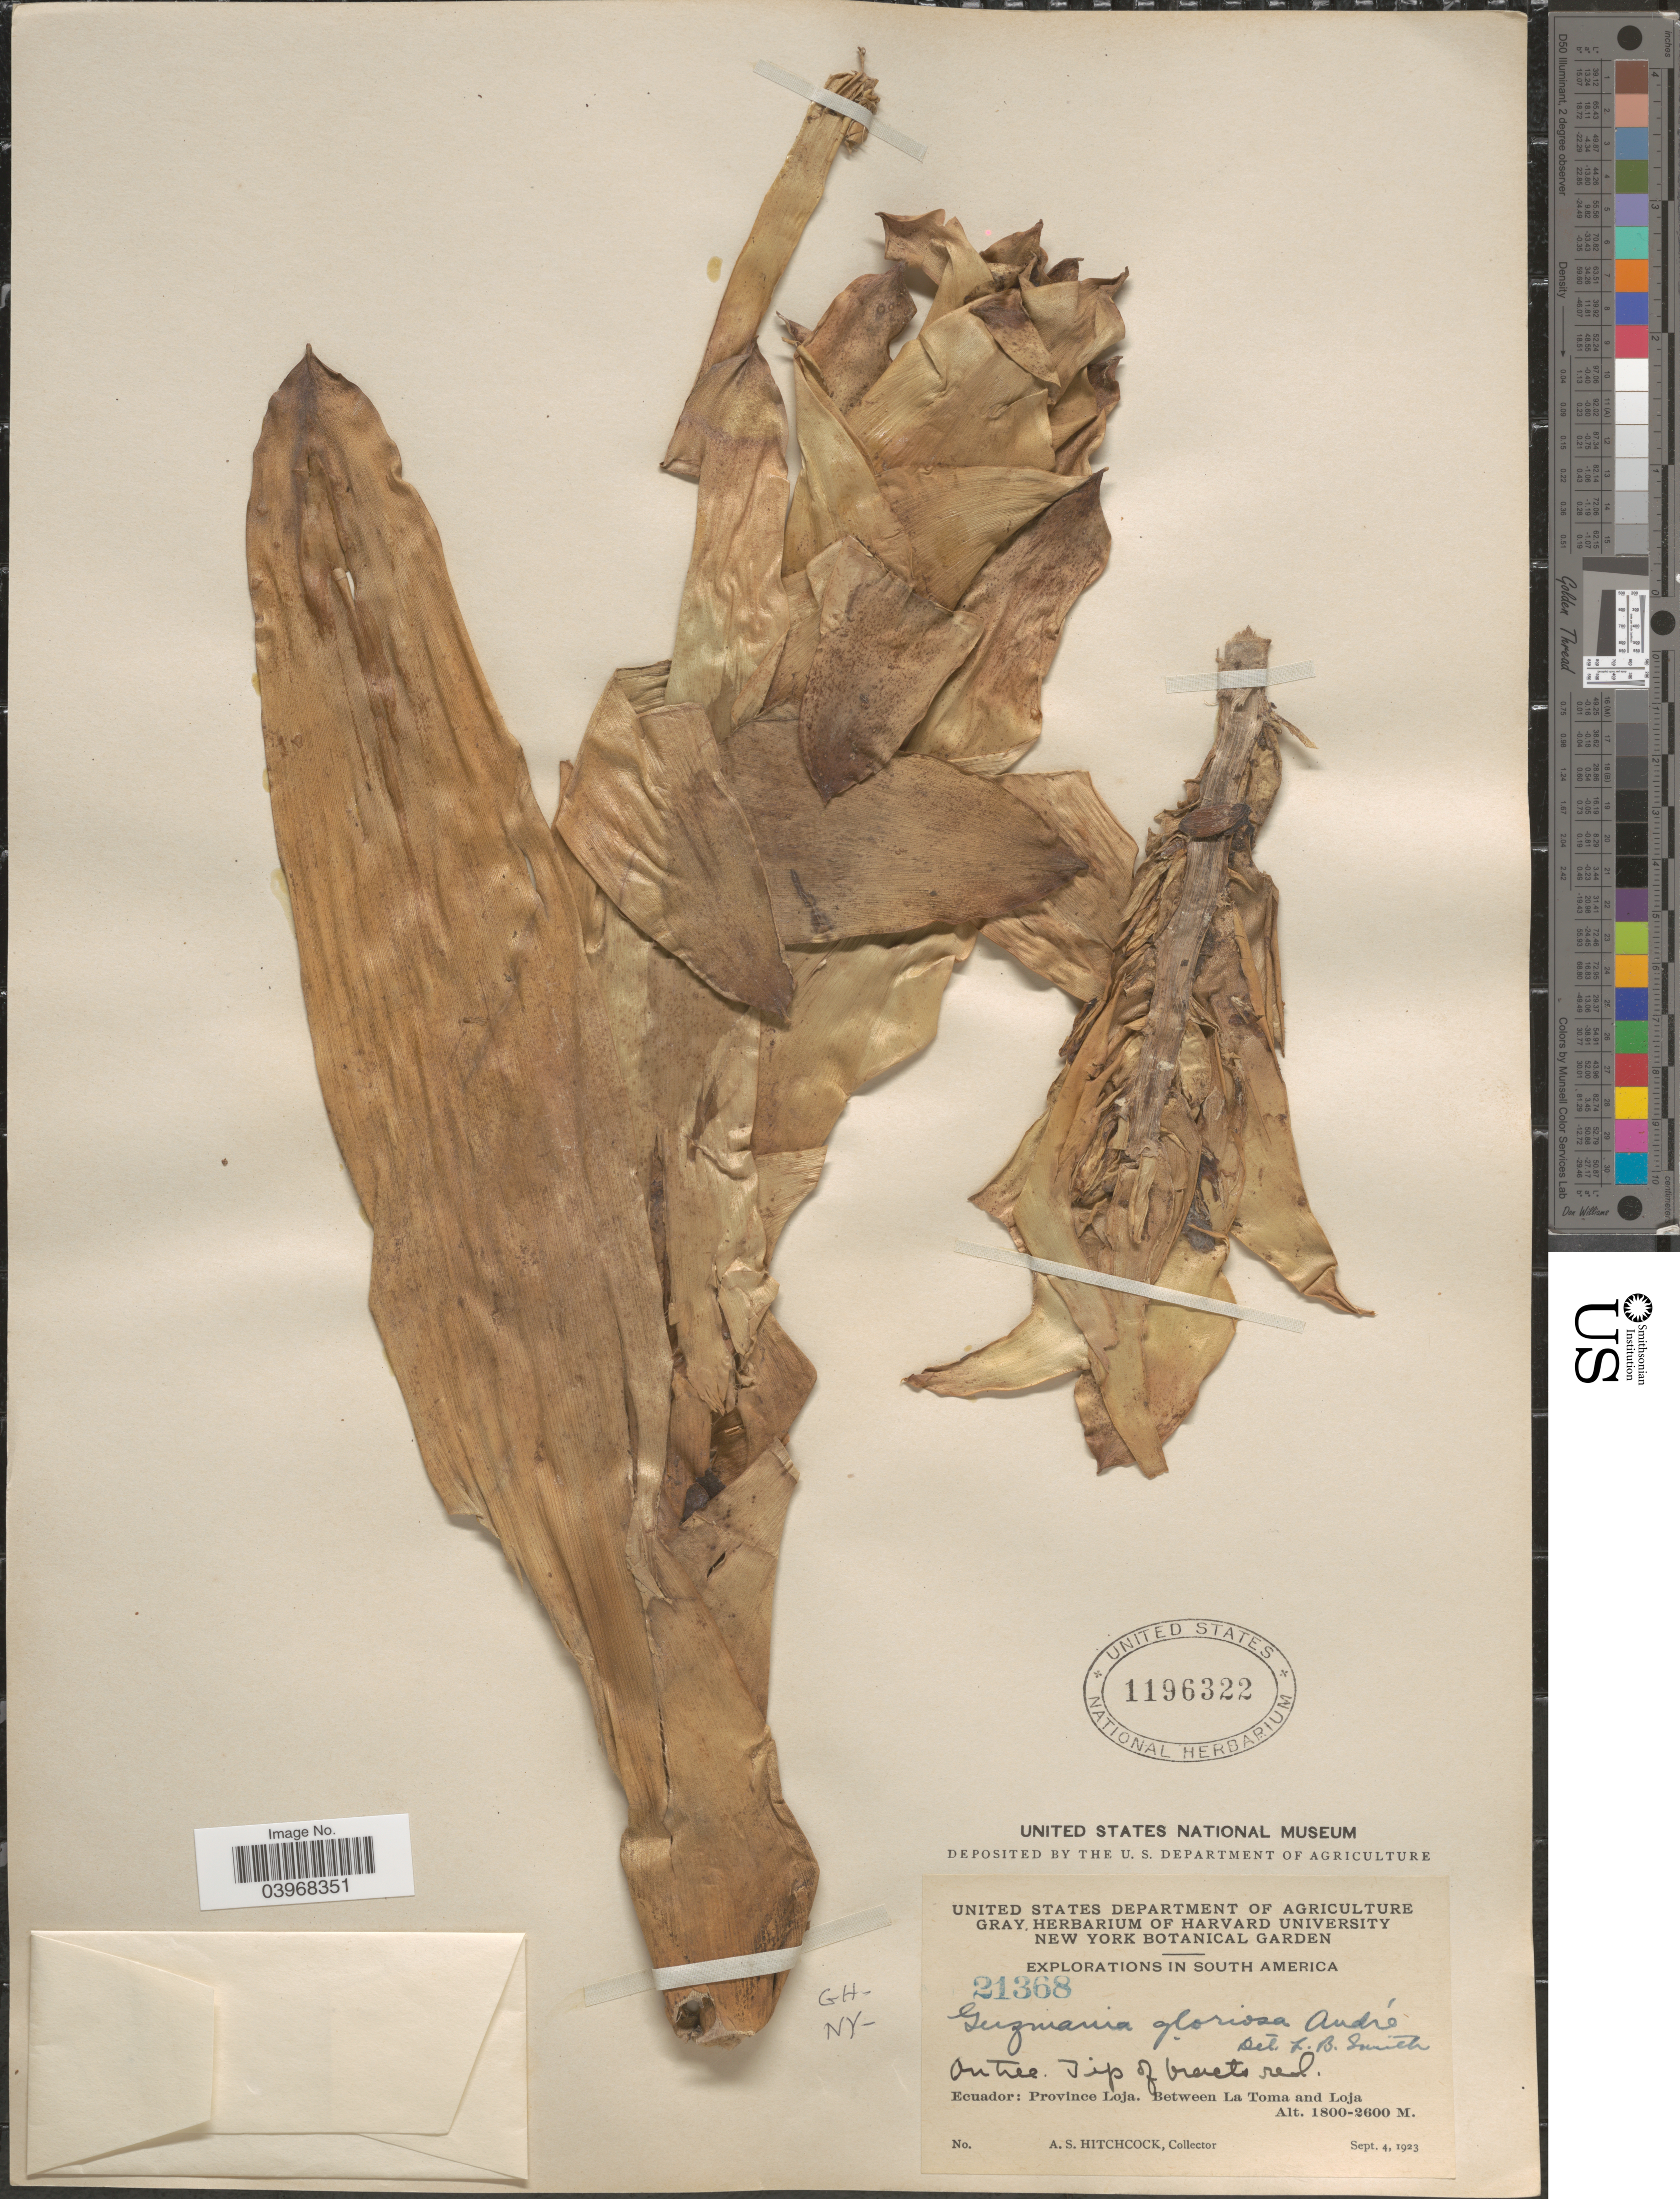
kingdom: Plantae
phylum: Tracheophyta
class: Liliopsida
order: Poales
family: Bromeliaceae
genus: Guzmania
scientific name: Guzmania gloriosa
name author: (André) André ex Mez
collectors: A. S. Hitchcock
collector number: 21368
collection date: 1923-09-04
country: Ecuador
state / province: Loja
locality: Between La Toma and Loja.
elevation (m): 1800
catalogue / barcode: US 1196322